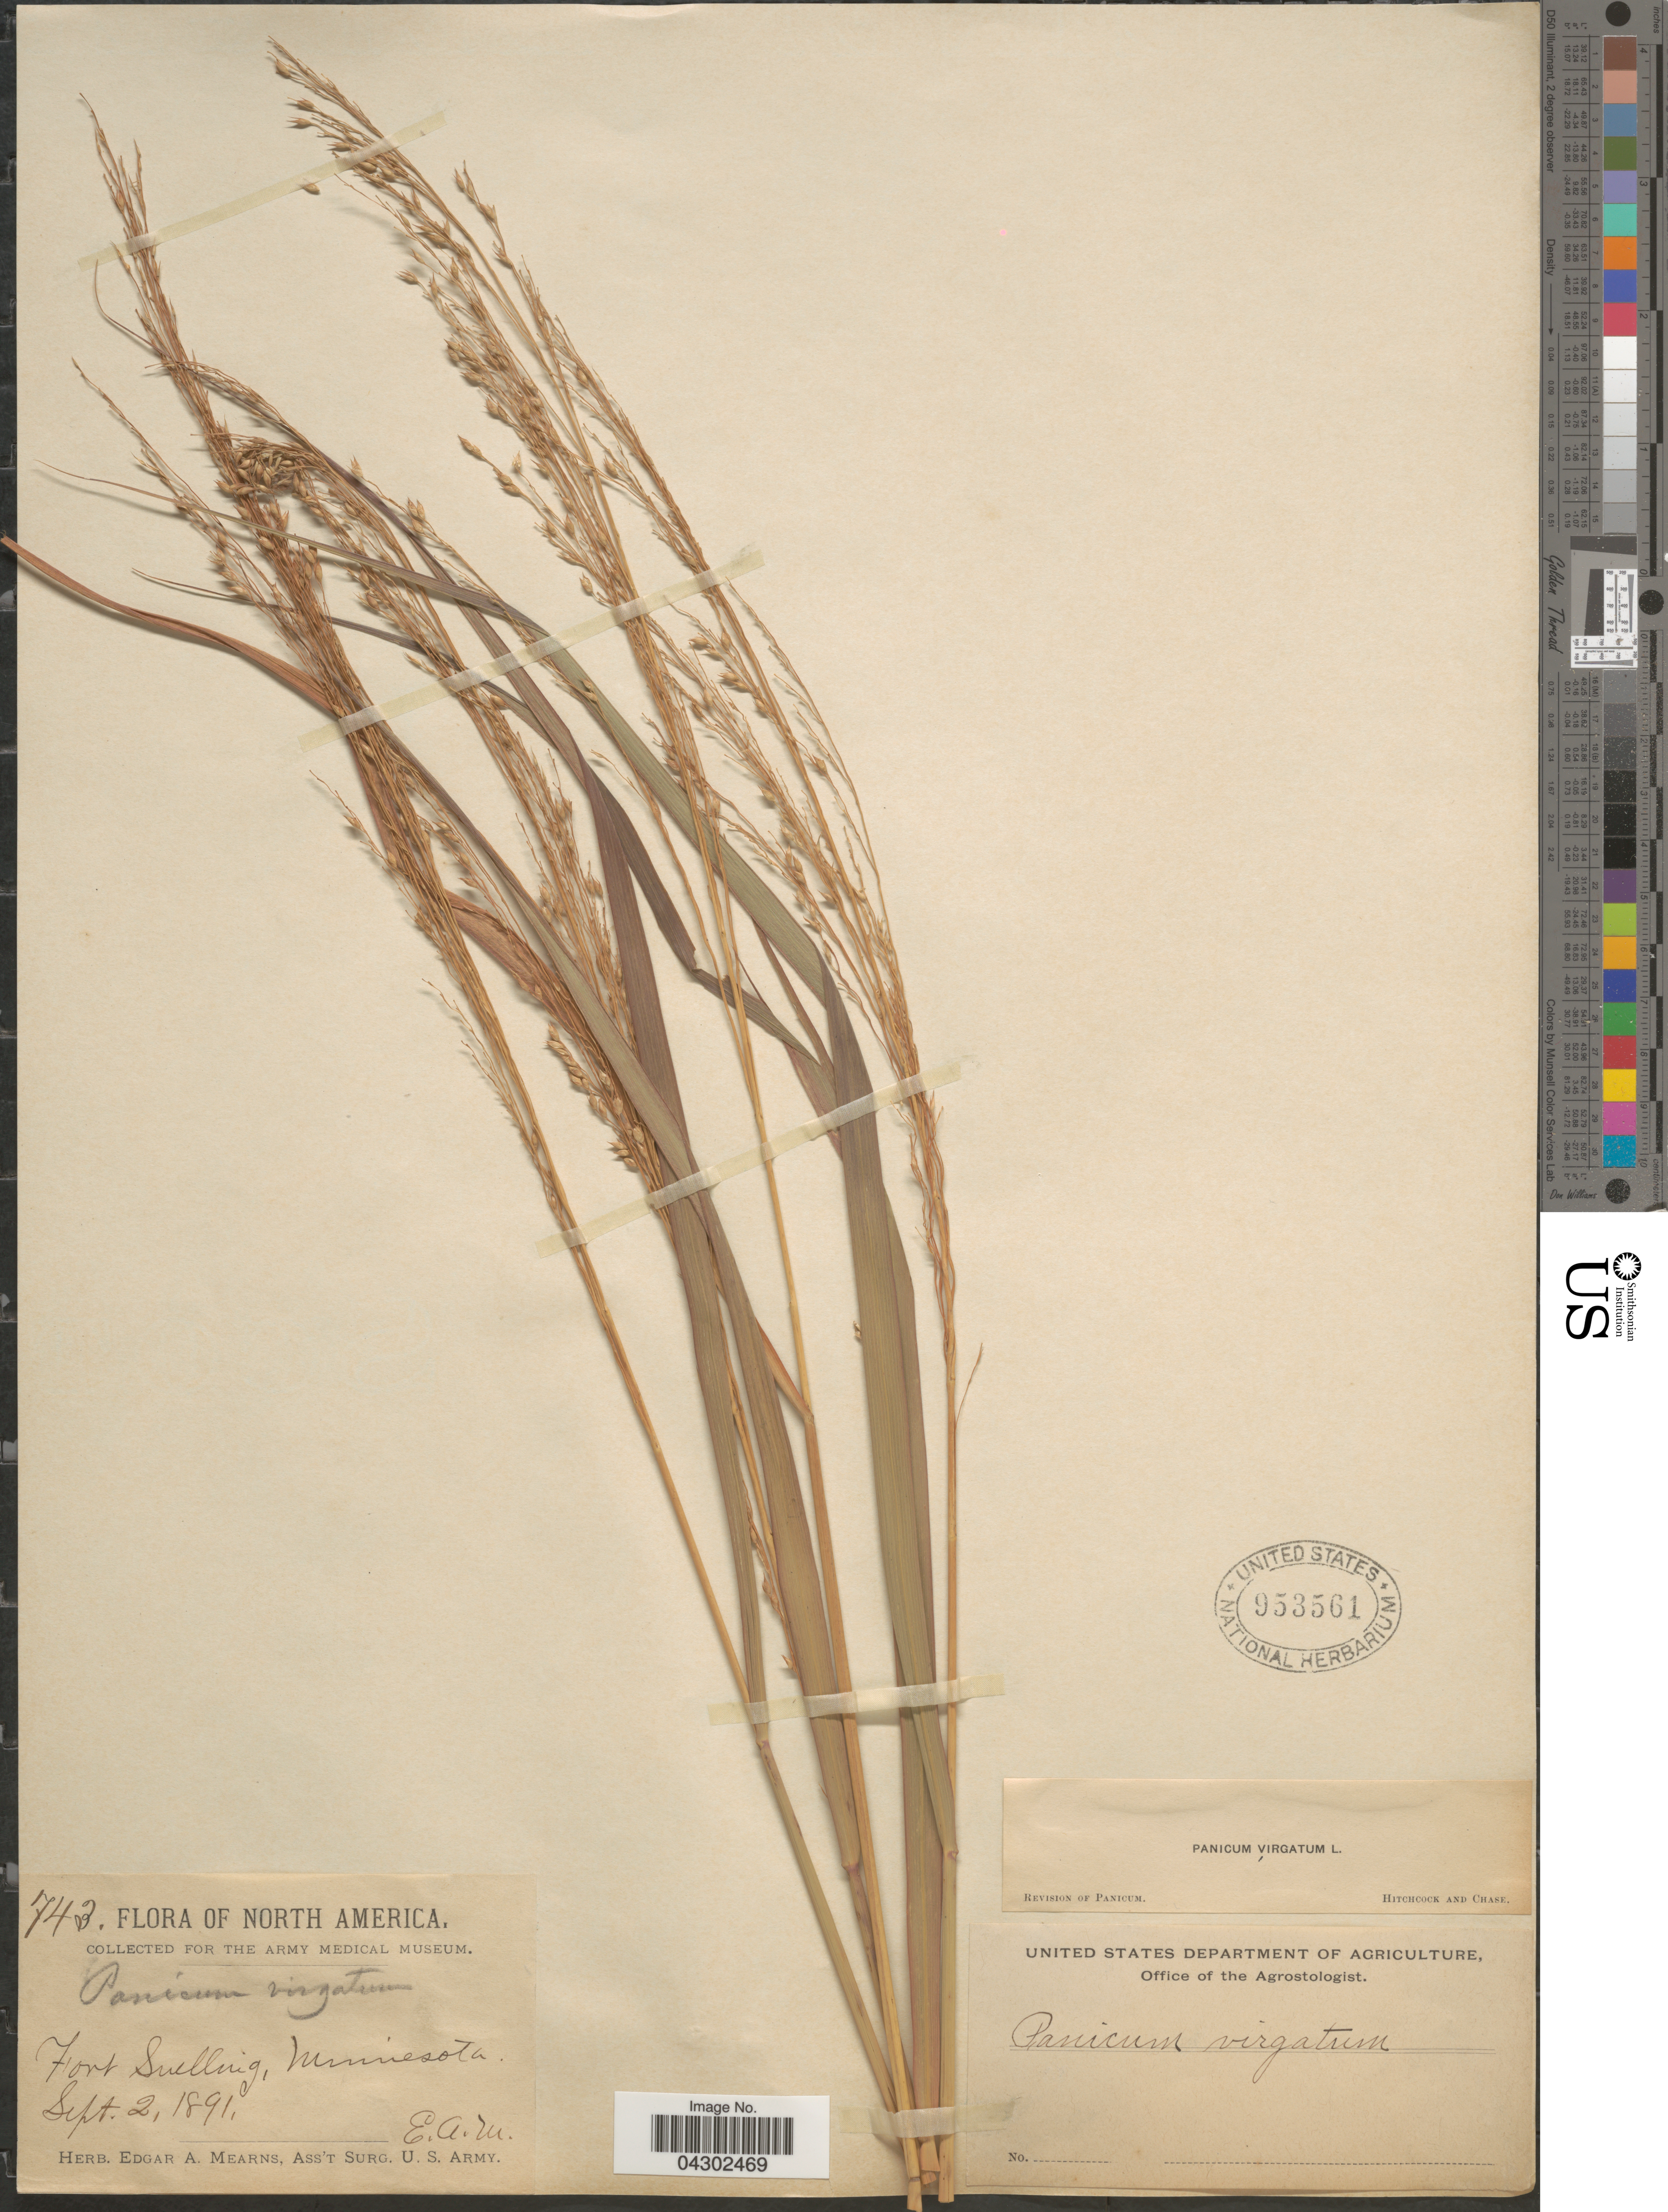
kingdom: Plantae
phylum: Tracheophyta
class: Liliopsida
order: Poales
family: Poaceae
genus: Panicum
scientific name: Panicum virgatum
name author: L.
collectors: E. A. Mearns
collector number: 743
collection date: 1891-09-02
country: United States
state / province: Minnesota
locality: Fort Snelling.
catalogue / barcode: US 953561